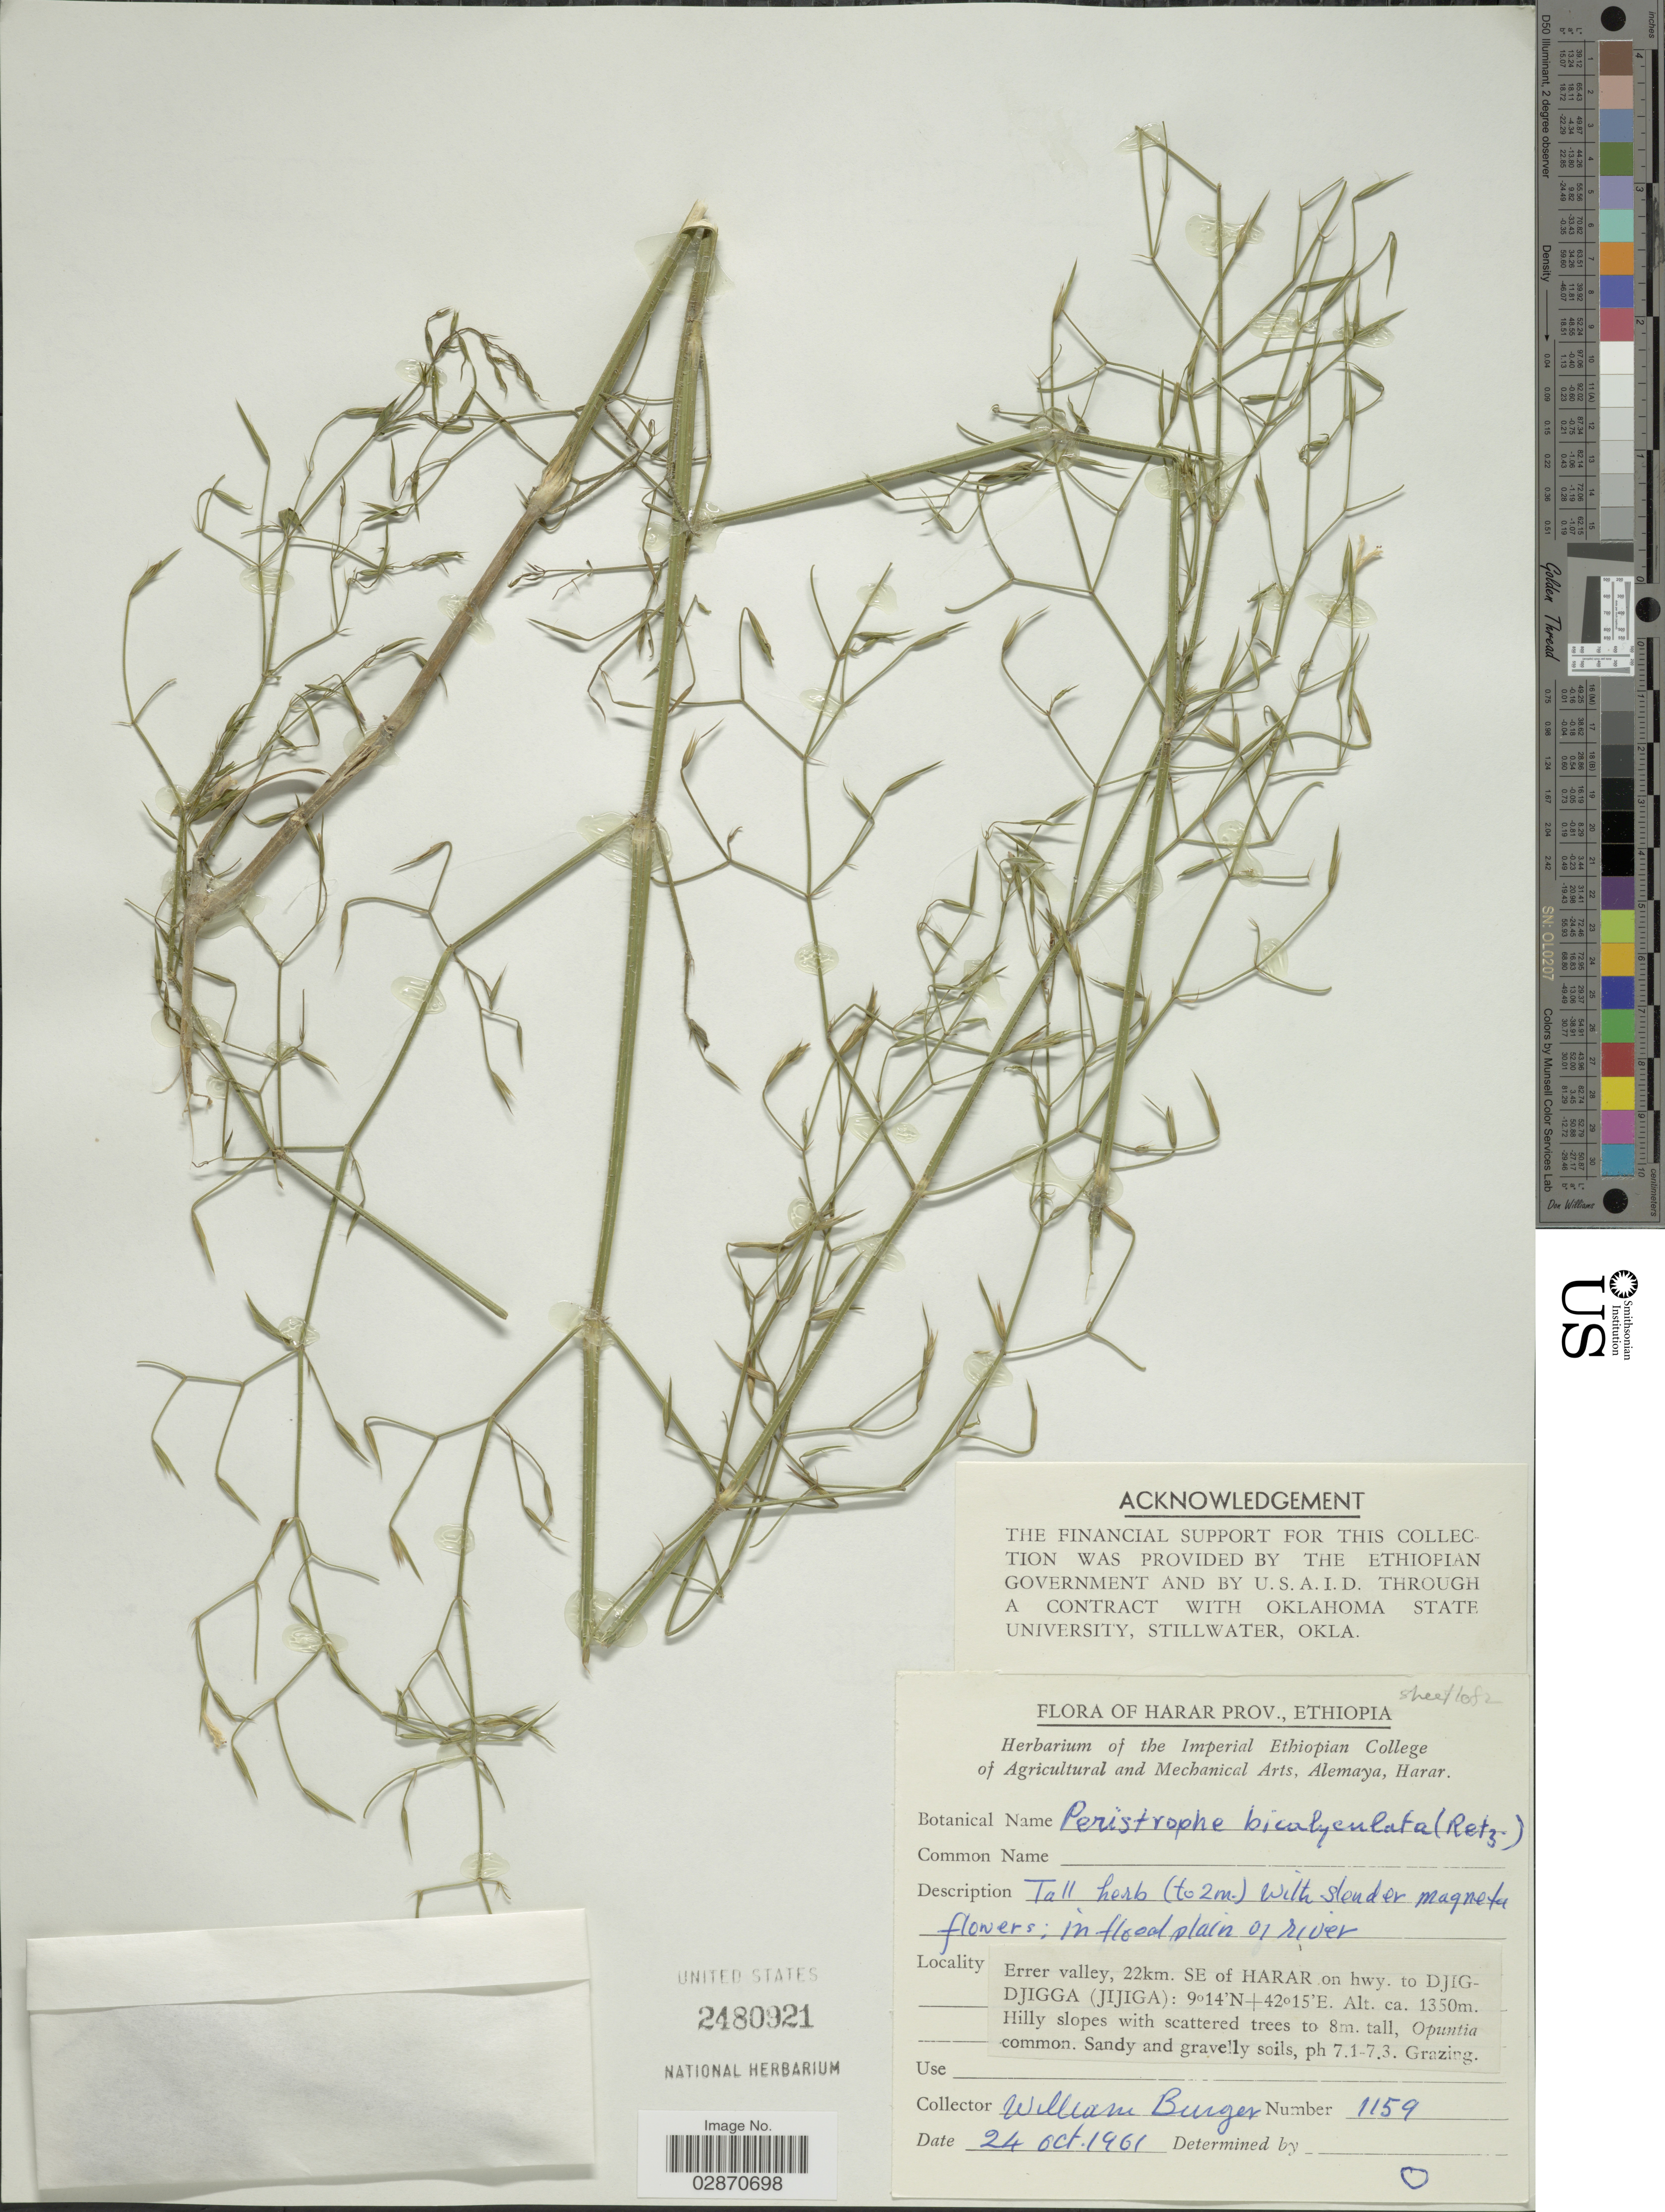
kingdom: Plantae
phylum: Tracheophyta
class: Magnoliopsida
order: Lamiales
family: Acanthaceae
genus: Peristrophe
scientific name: Peristrophe paniculata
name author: (Forssk.) Brummitt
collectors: W. Burger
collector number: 1159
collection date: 1961-10-24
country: Ethiopia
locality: Harar Prov. Errer valley, 22km. SE of Harar on hwy. to Djig-Djigga (Jijiga).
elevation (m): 1350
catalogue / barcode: US 2480921